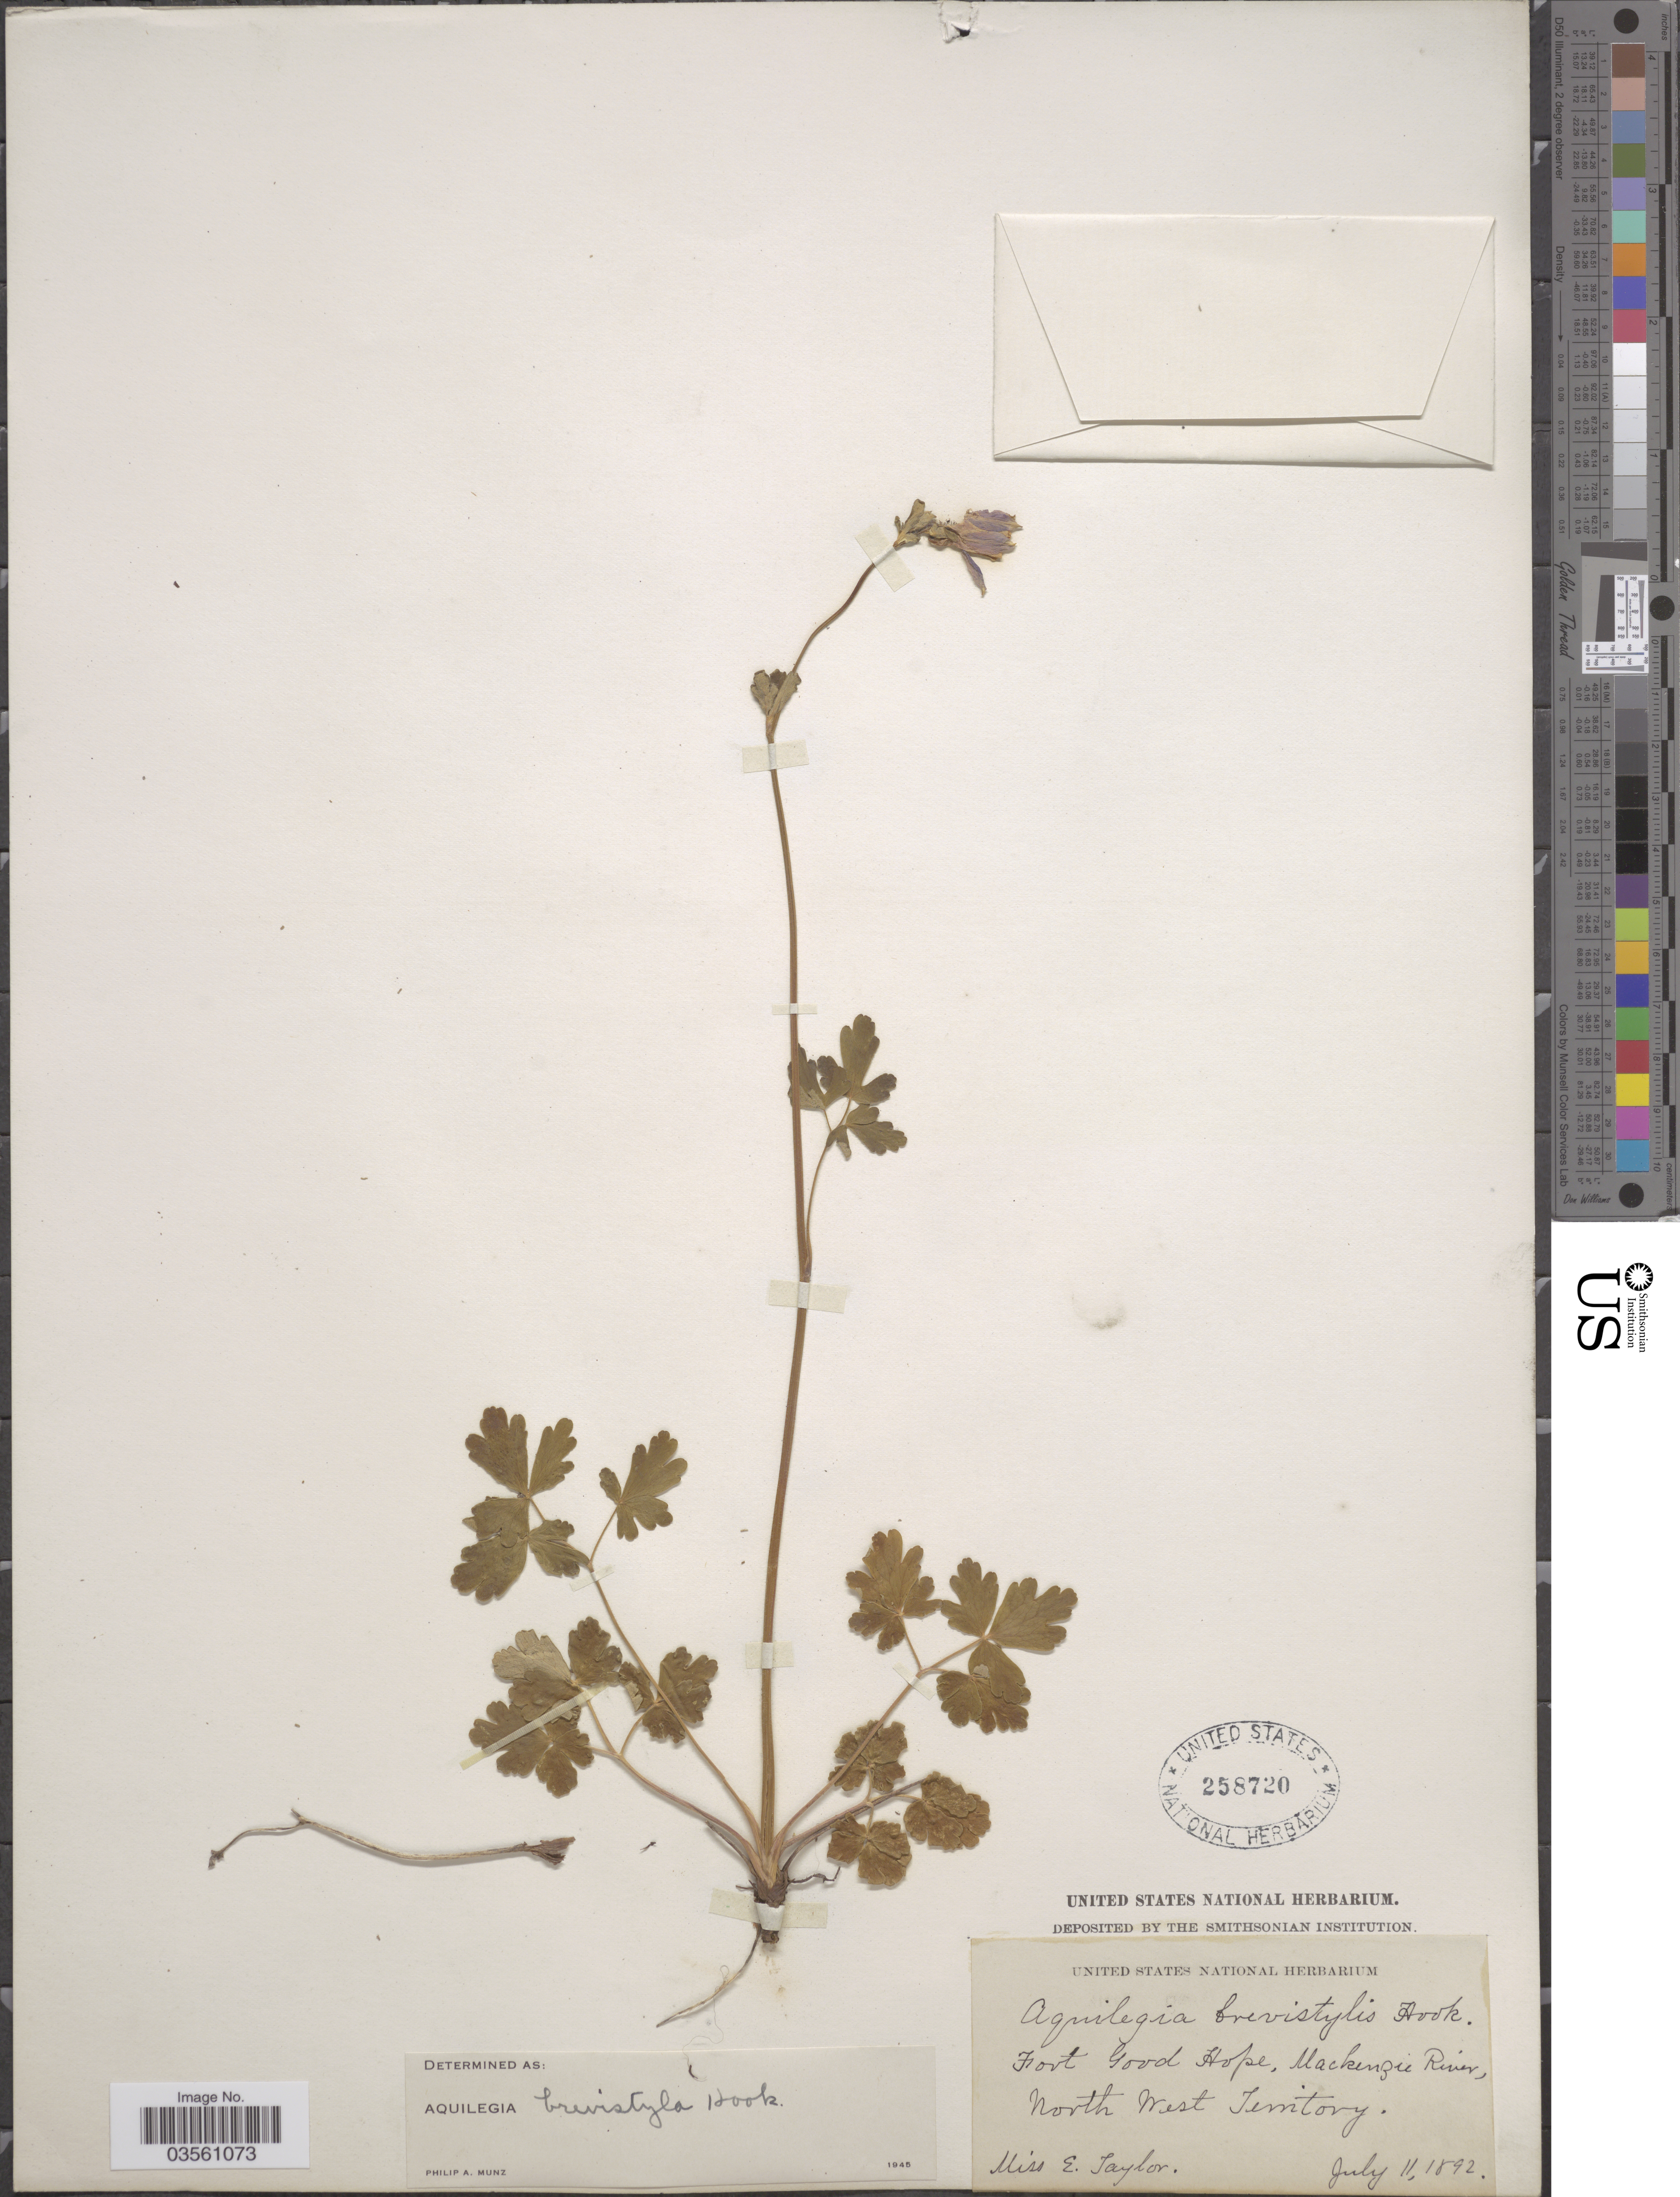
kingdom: Plantae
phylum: Tracheophyta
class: Magnoliopsida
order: Ranunculales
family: Ranunculaceae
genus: Aquilegia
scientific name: Aquilegia brevistyla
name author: Hook.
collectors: E. Taylor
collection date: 1892-07-11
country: Canada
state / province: Northwest Territories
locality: Fort Good Hope, Mackenzie River, North West Territory.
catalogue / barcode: US 258720